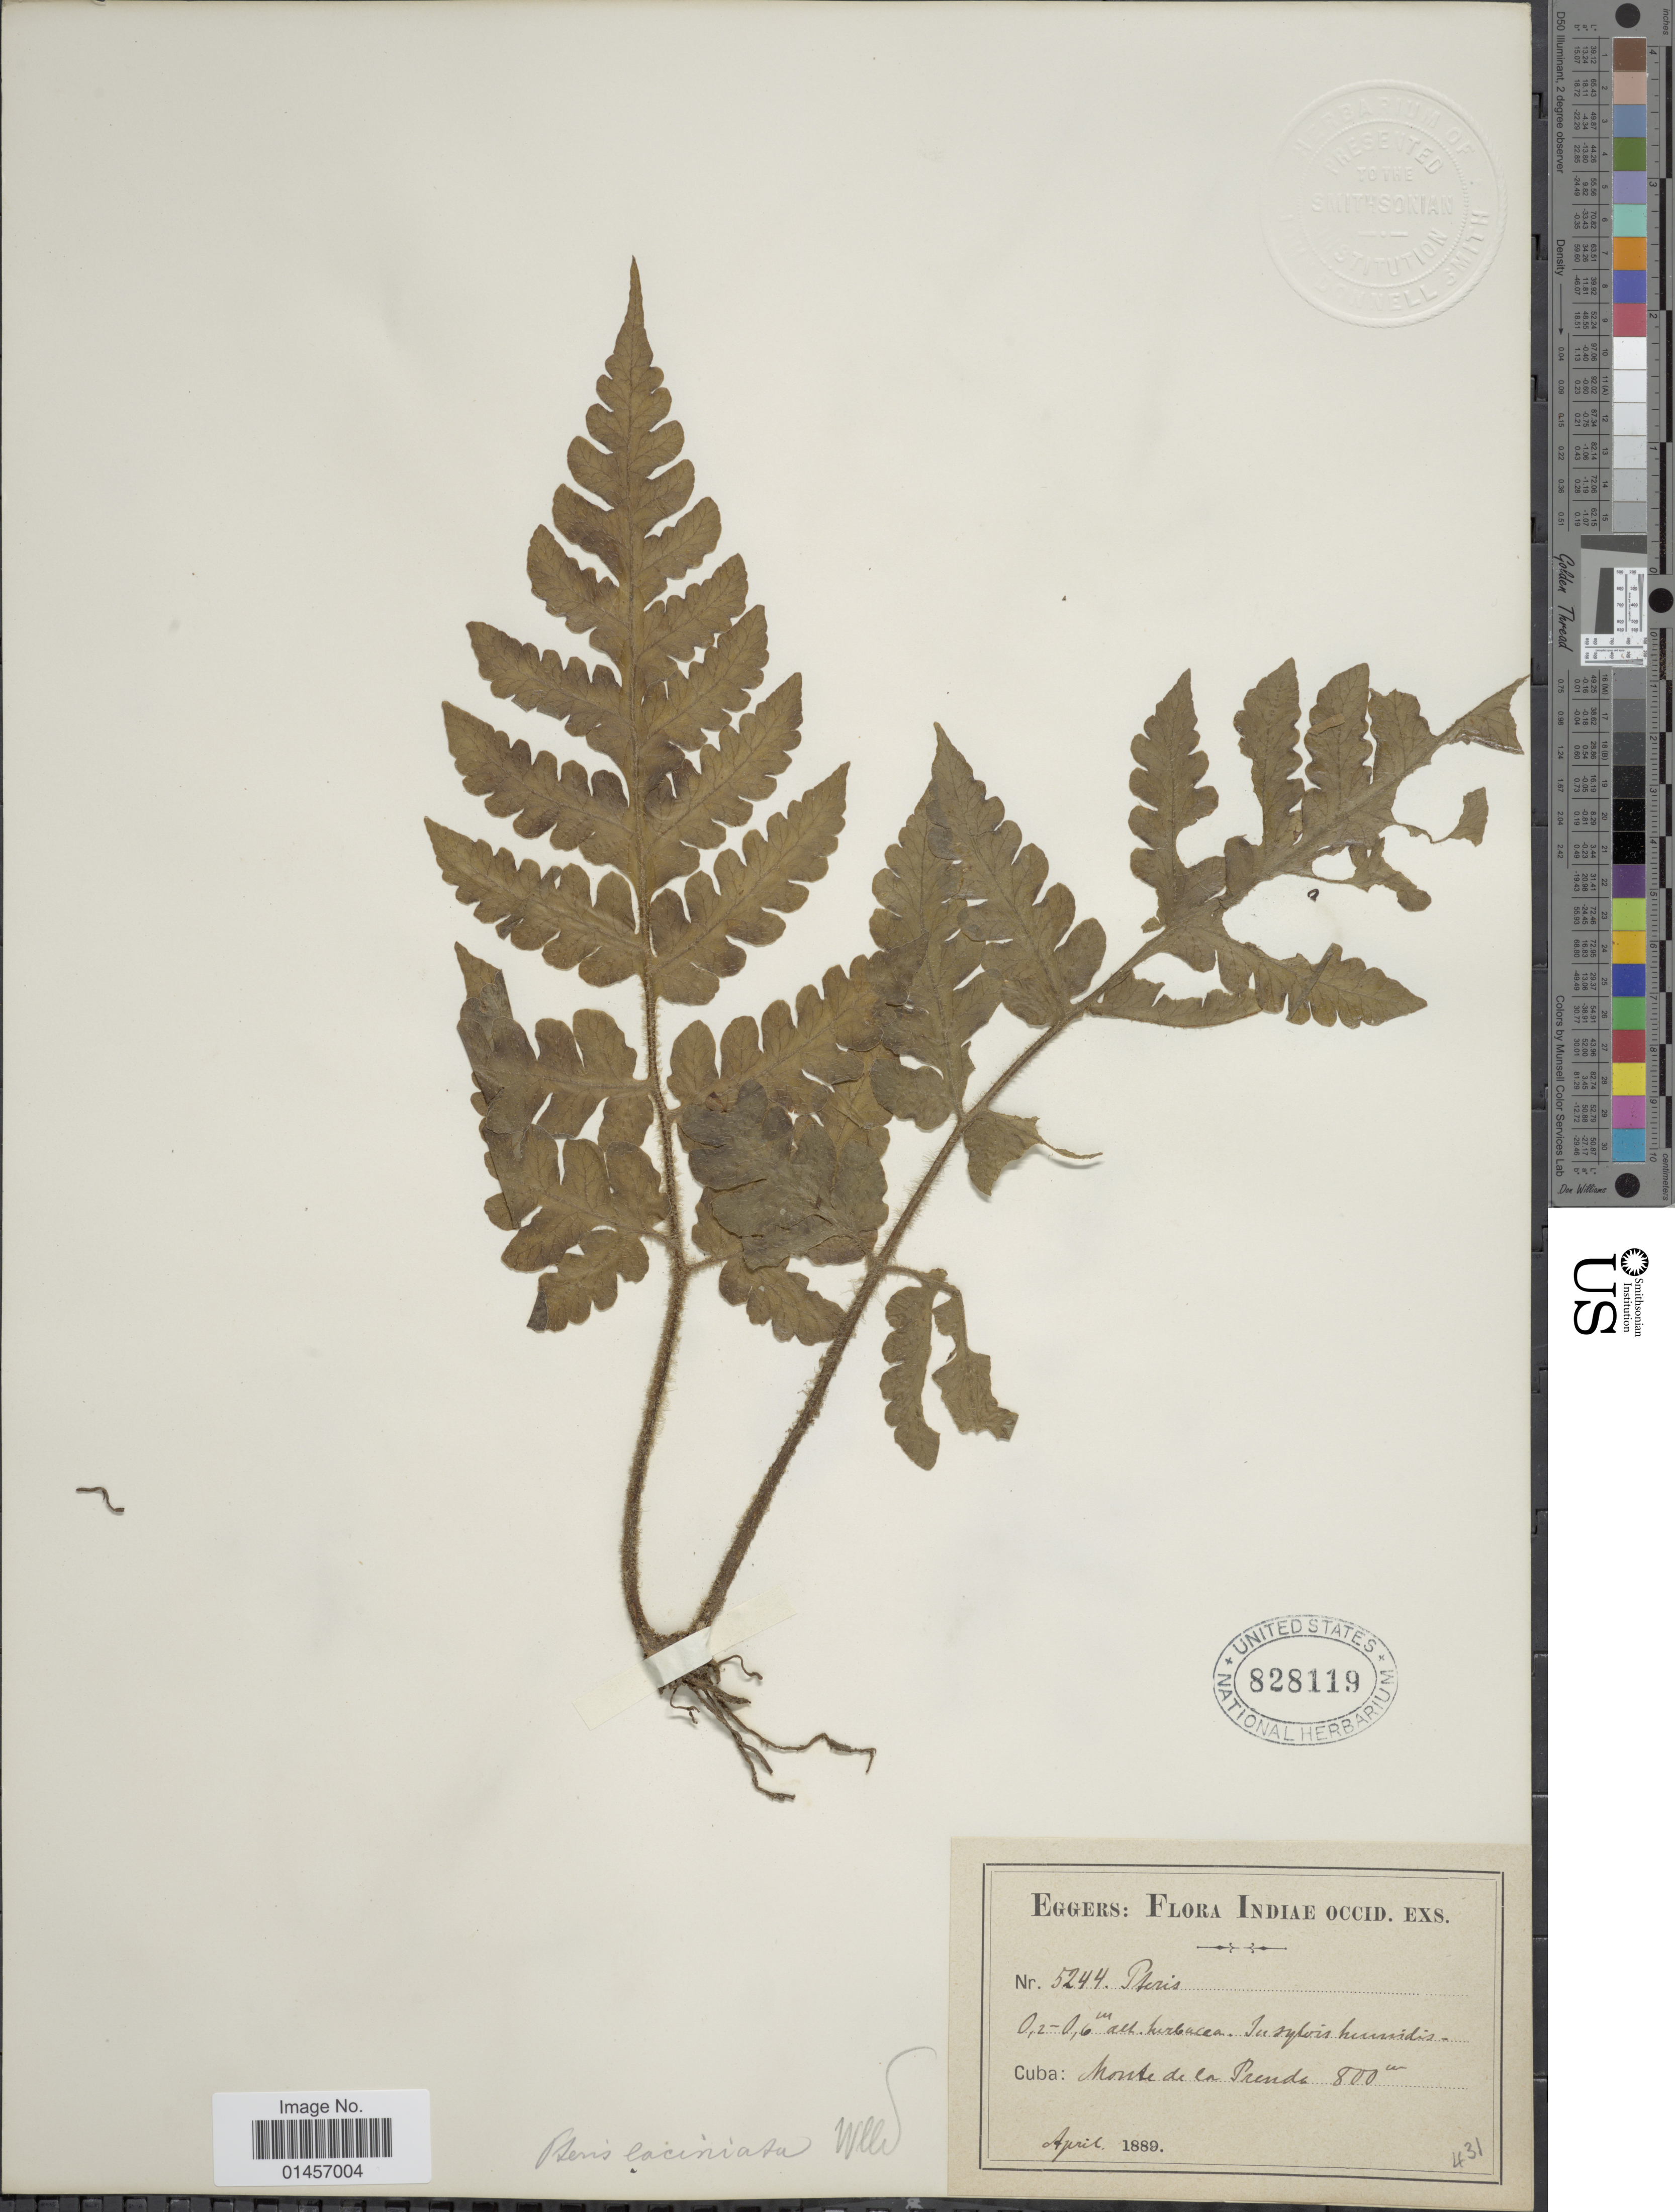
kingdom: Plantae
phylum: Tracheophyta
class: Polypodiopsida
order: Polypodiales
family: Lonchitidaceae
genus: Lonchitis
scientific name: Lonchitis hirsuta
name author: L.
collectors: -. Eggers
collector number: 5244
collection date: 1889-04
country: Cuba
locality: Indiae Occid, Monte de en Prenda.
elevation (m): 800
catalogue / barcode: US 828119